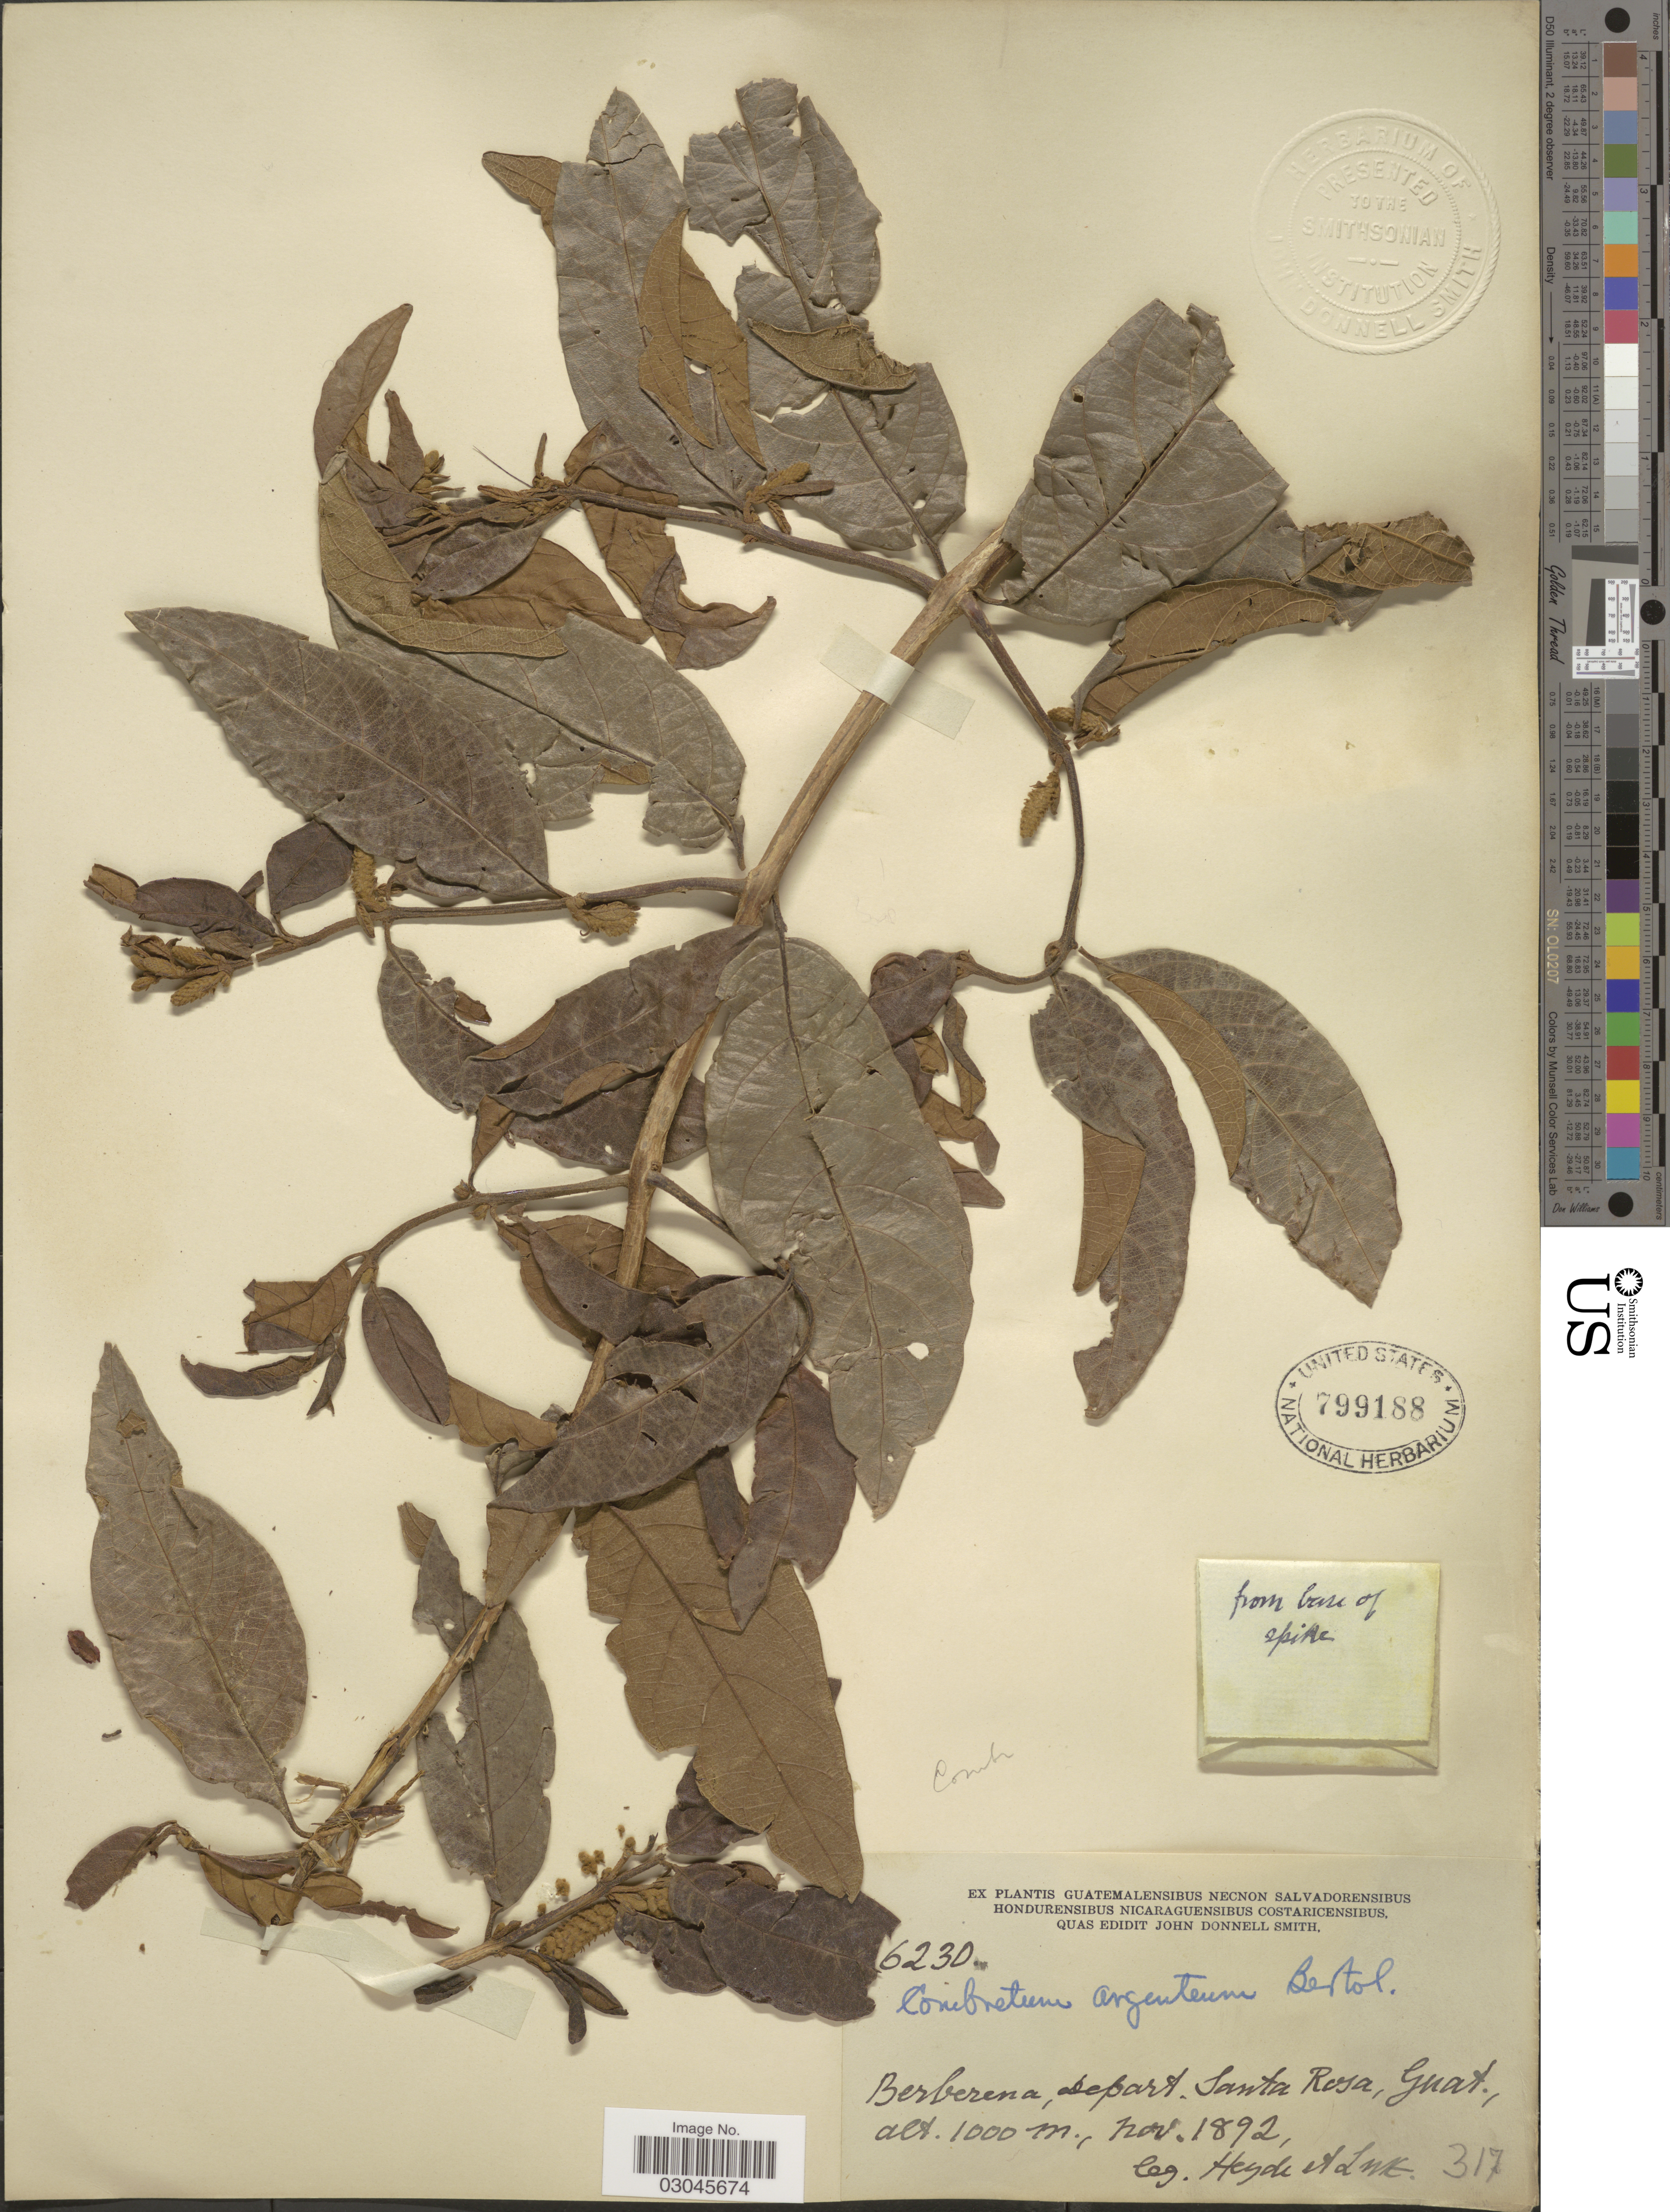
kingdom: Plantae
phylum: Tracheophyta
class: Magnoliopsida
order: Myrtales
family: Combretaceae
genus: Combretum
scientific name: Combretum argenteum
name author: Bertol.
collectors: Heyde & Lux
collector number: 6230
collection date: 1892-11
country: Guatemala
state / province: Santa Rosa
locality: Berberena, Depart. Santa Rosa.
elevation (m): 1000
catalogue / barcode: US 799188